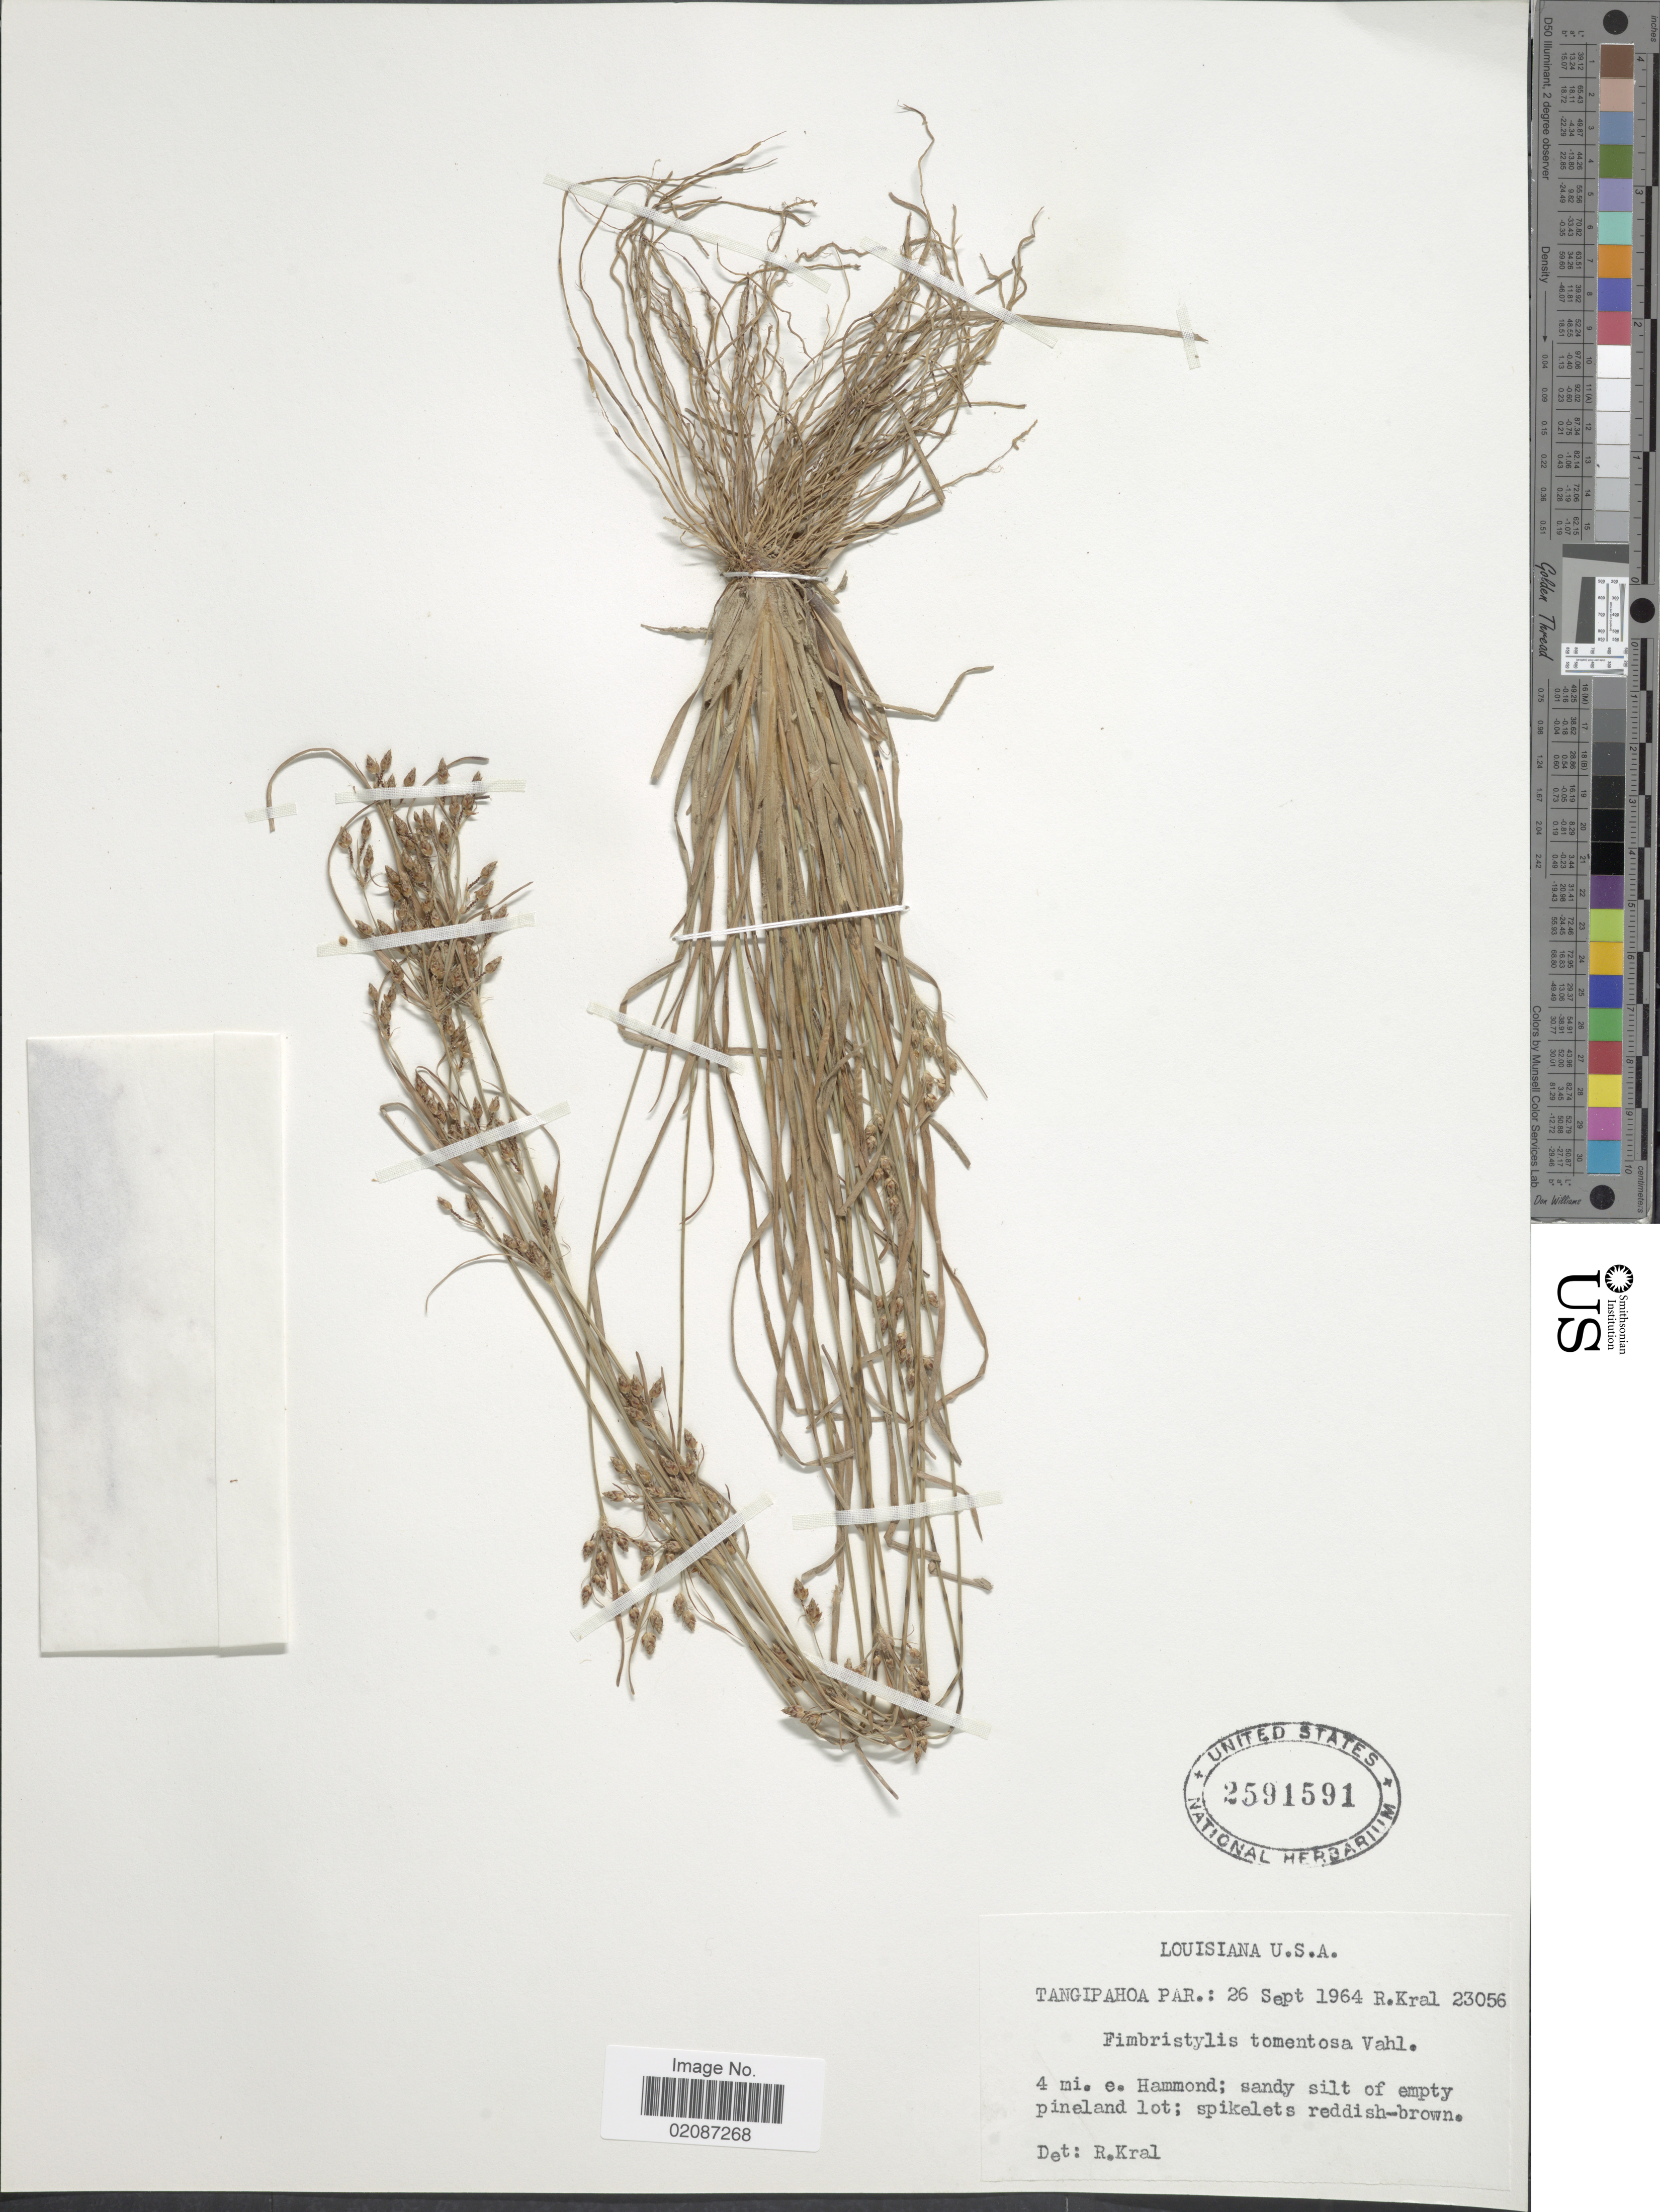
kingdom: Plantae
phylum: Tracheophyta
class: Liliopsida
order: Poales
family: Cyperaceae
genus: Fimbristylis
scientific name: Fimbristylis tomentosa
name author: Vahl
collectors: R. Kral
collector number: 23056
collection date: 1964-09-26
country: United States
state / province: Louisiana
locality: Tangipahoa Par.: 4 mi. e. Hammond; sandy silt of empty pineland lot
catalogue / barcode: US 2591591